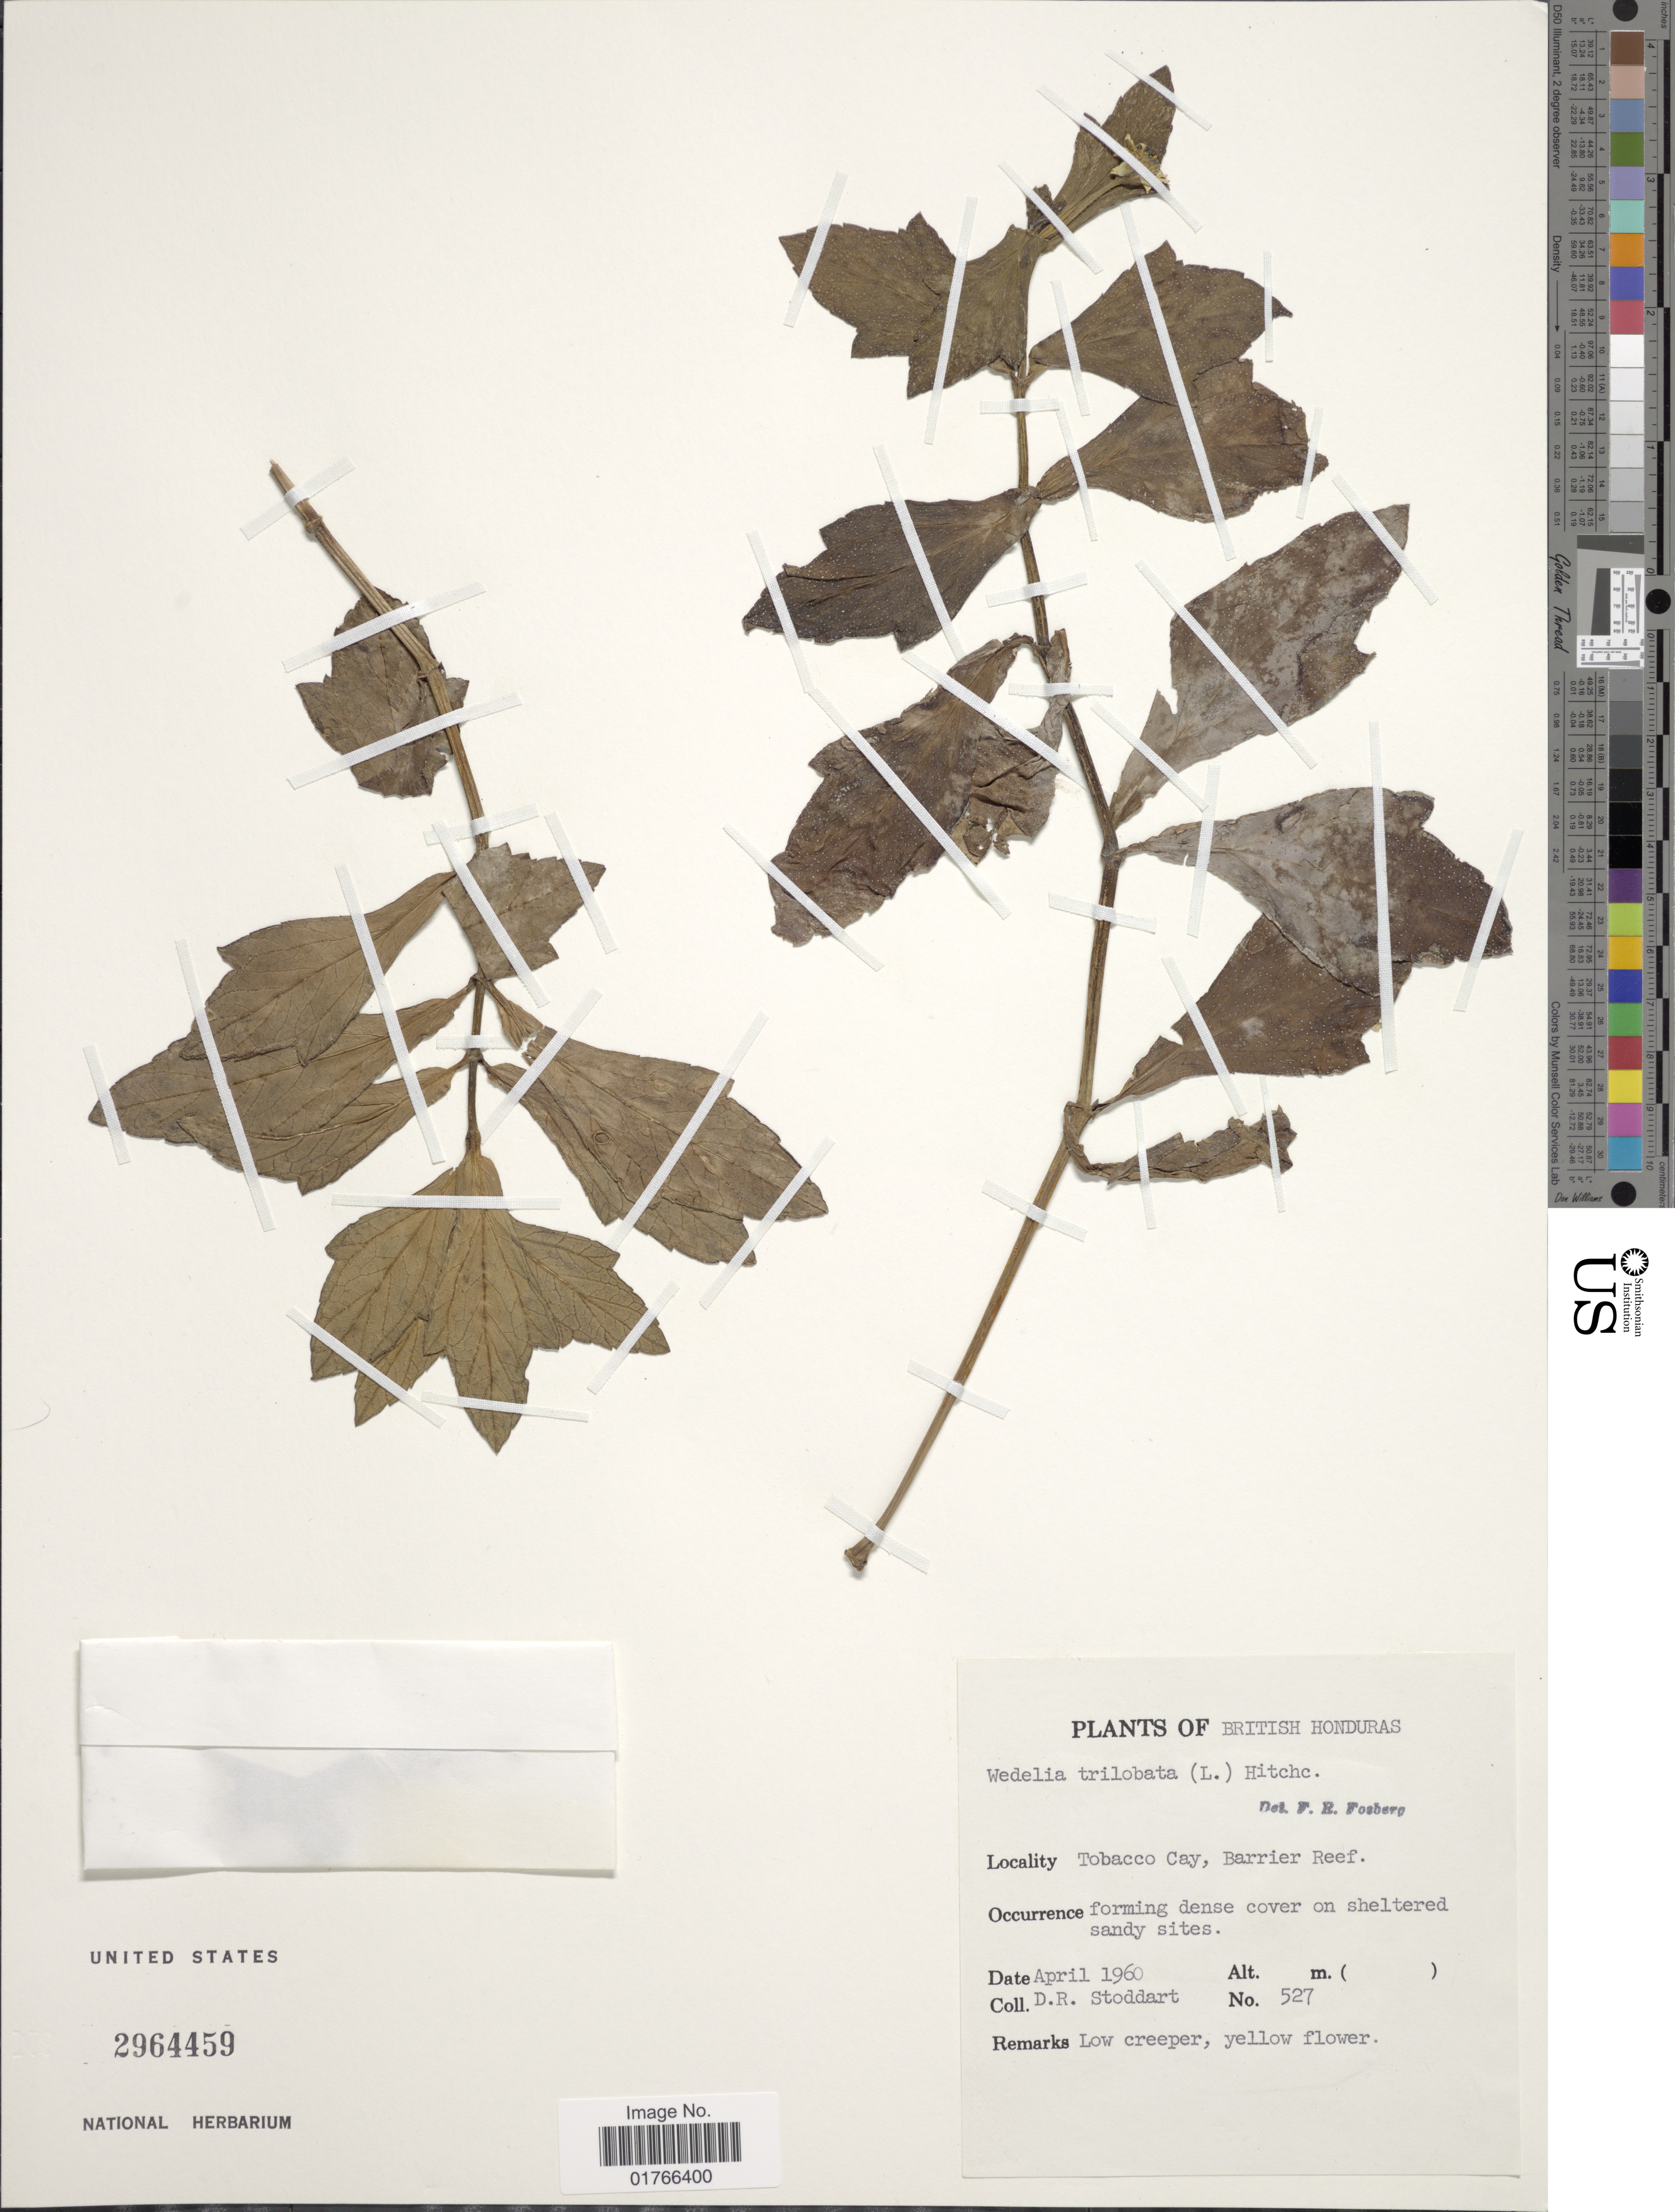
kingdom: Plantae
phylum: Tracheophyta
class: Magnoliopsida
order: Asterales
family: Asteraceae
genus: Sphagneticola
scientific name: Sphagneticola trilobata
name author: (L.) Pruski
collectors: D. R. Stoddart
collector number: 527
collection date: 1960-04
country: Belize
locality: British Honduras, Tobacco Cay, Barrier Reef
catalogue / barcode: US 2964459